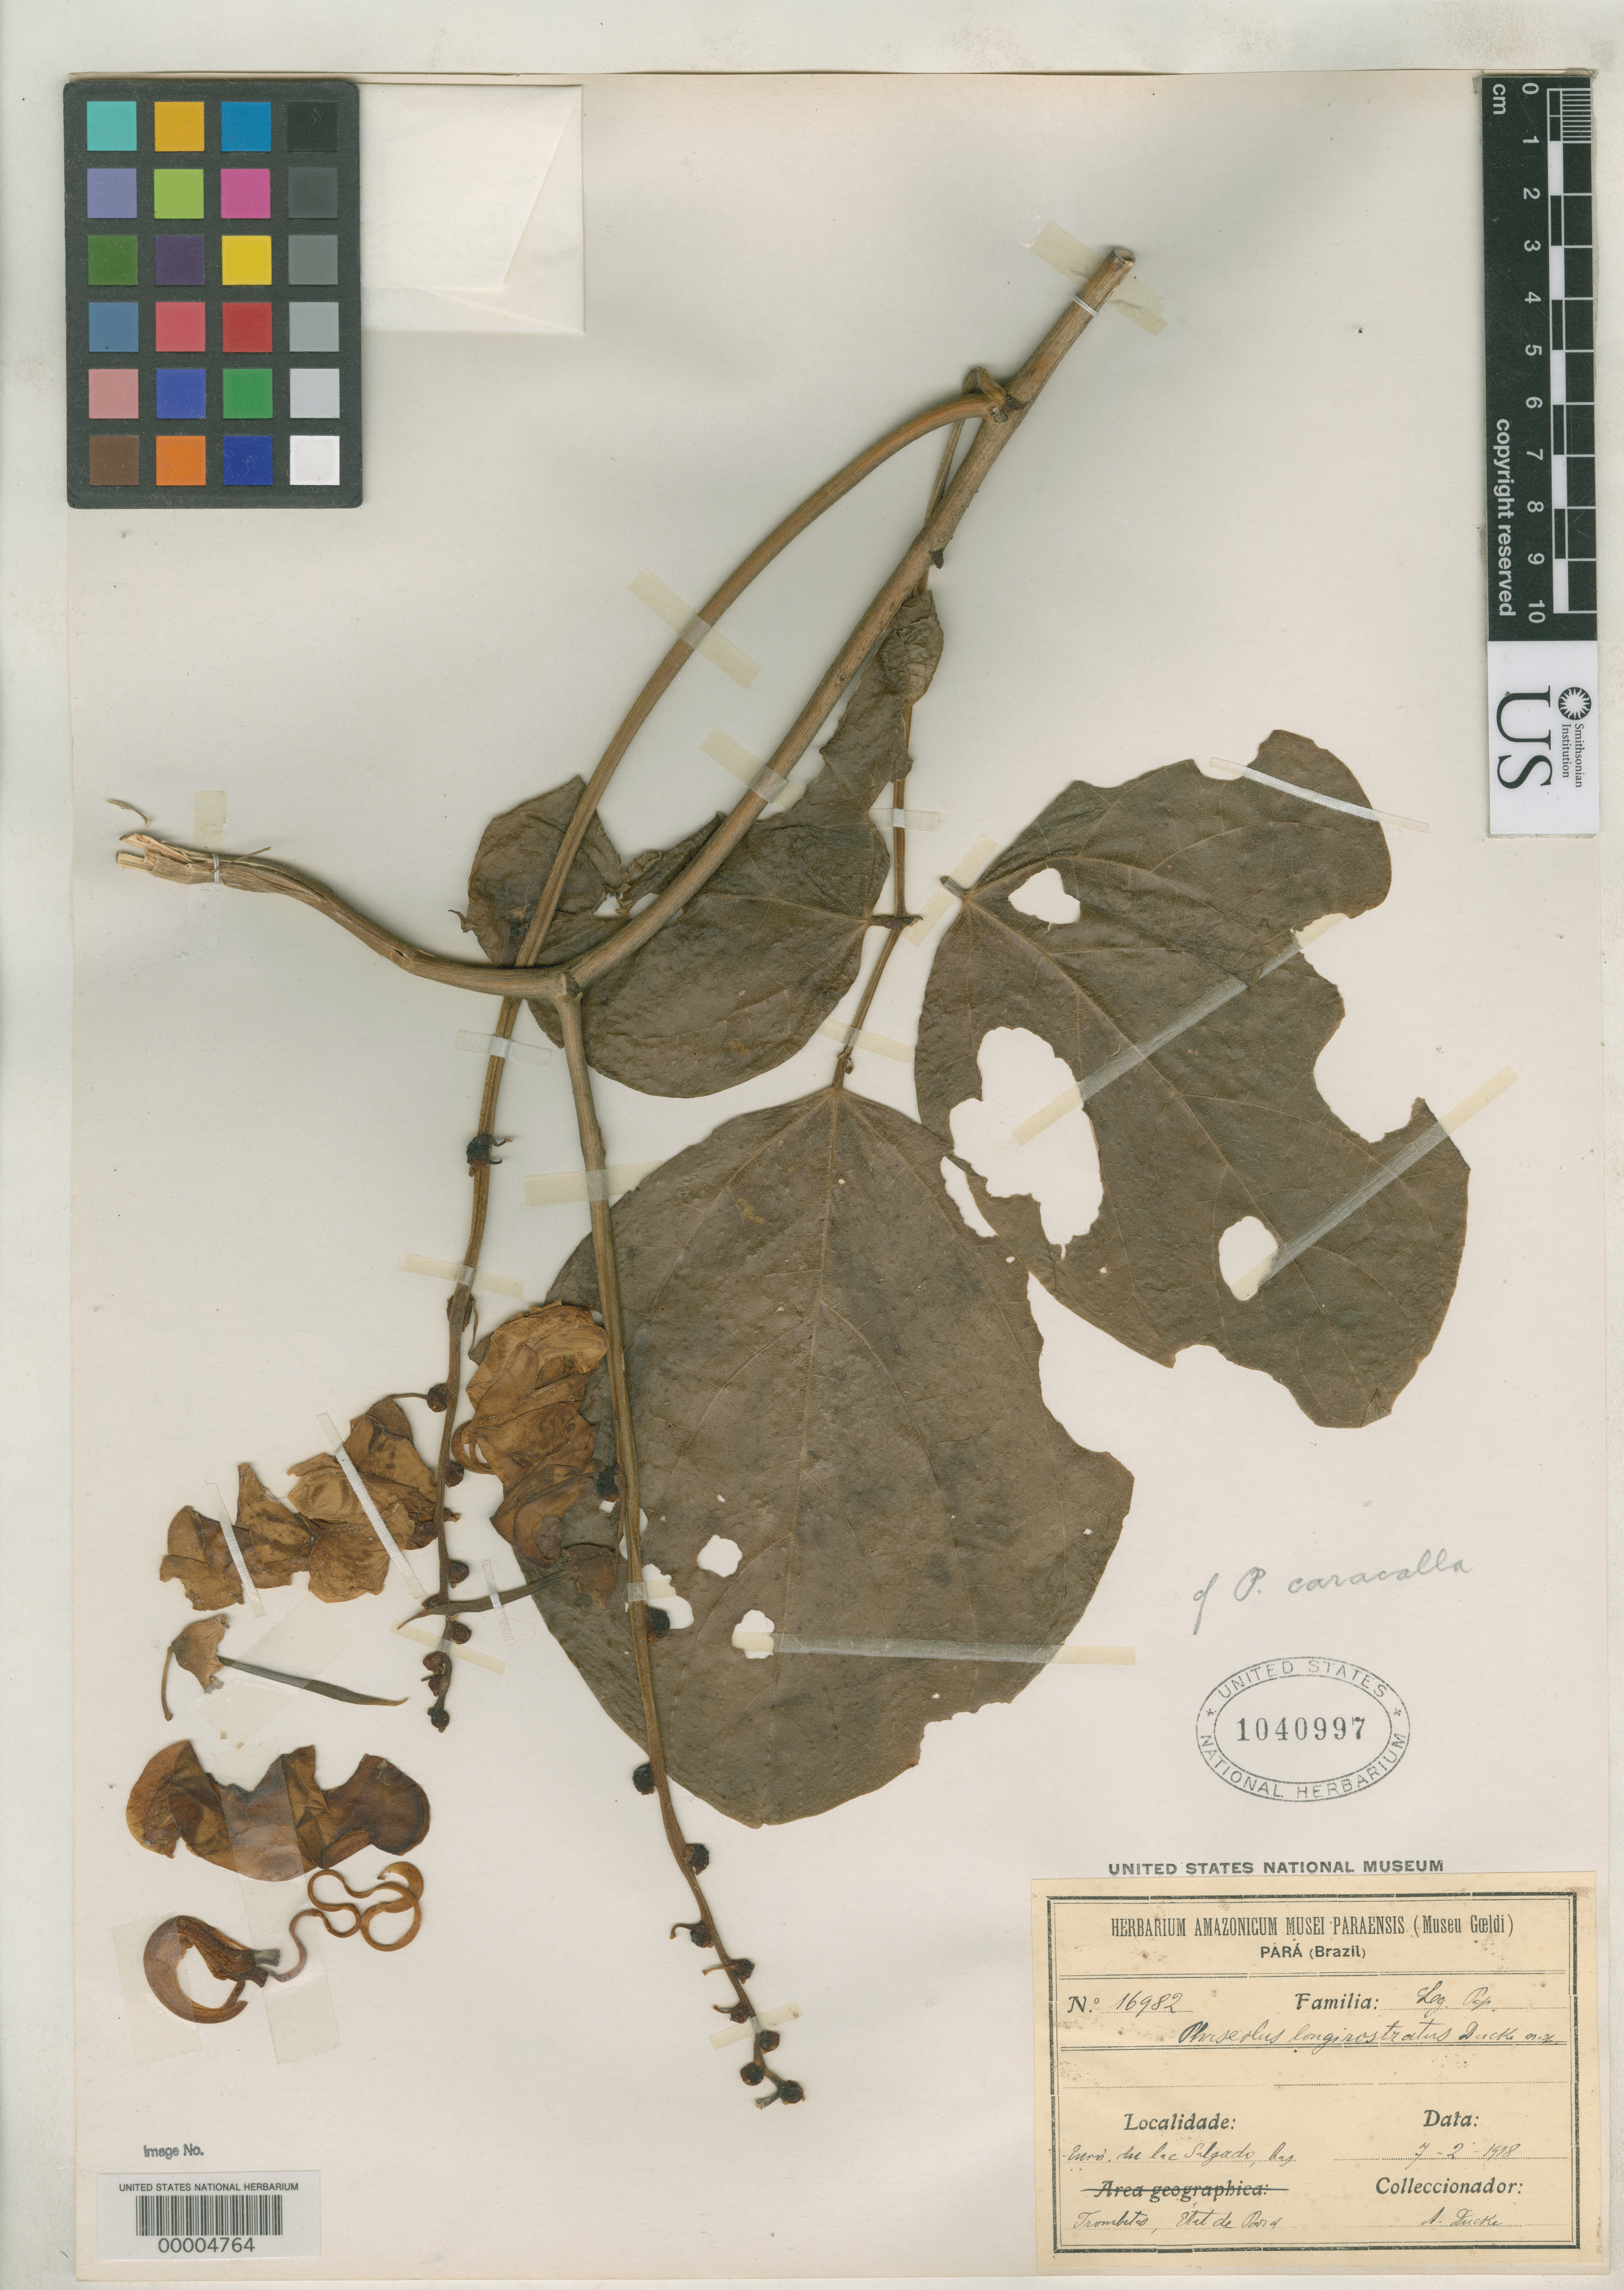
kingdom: Plantae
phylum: Tracheophyta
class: Magnoliopsida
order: Fabales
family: Fabaceae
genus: Phaseolus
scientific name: Phaseolus longirostratus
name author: Ducke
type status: Isosyntype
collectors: A. Ducke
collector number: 16982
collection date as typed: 1918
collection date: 1918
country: Brazil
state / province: Pará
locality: Trombeto.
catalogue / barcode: US 1040997